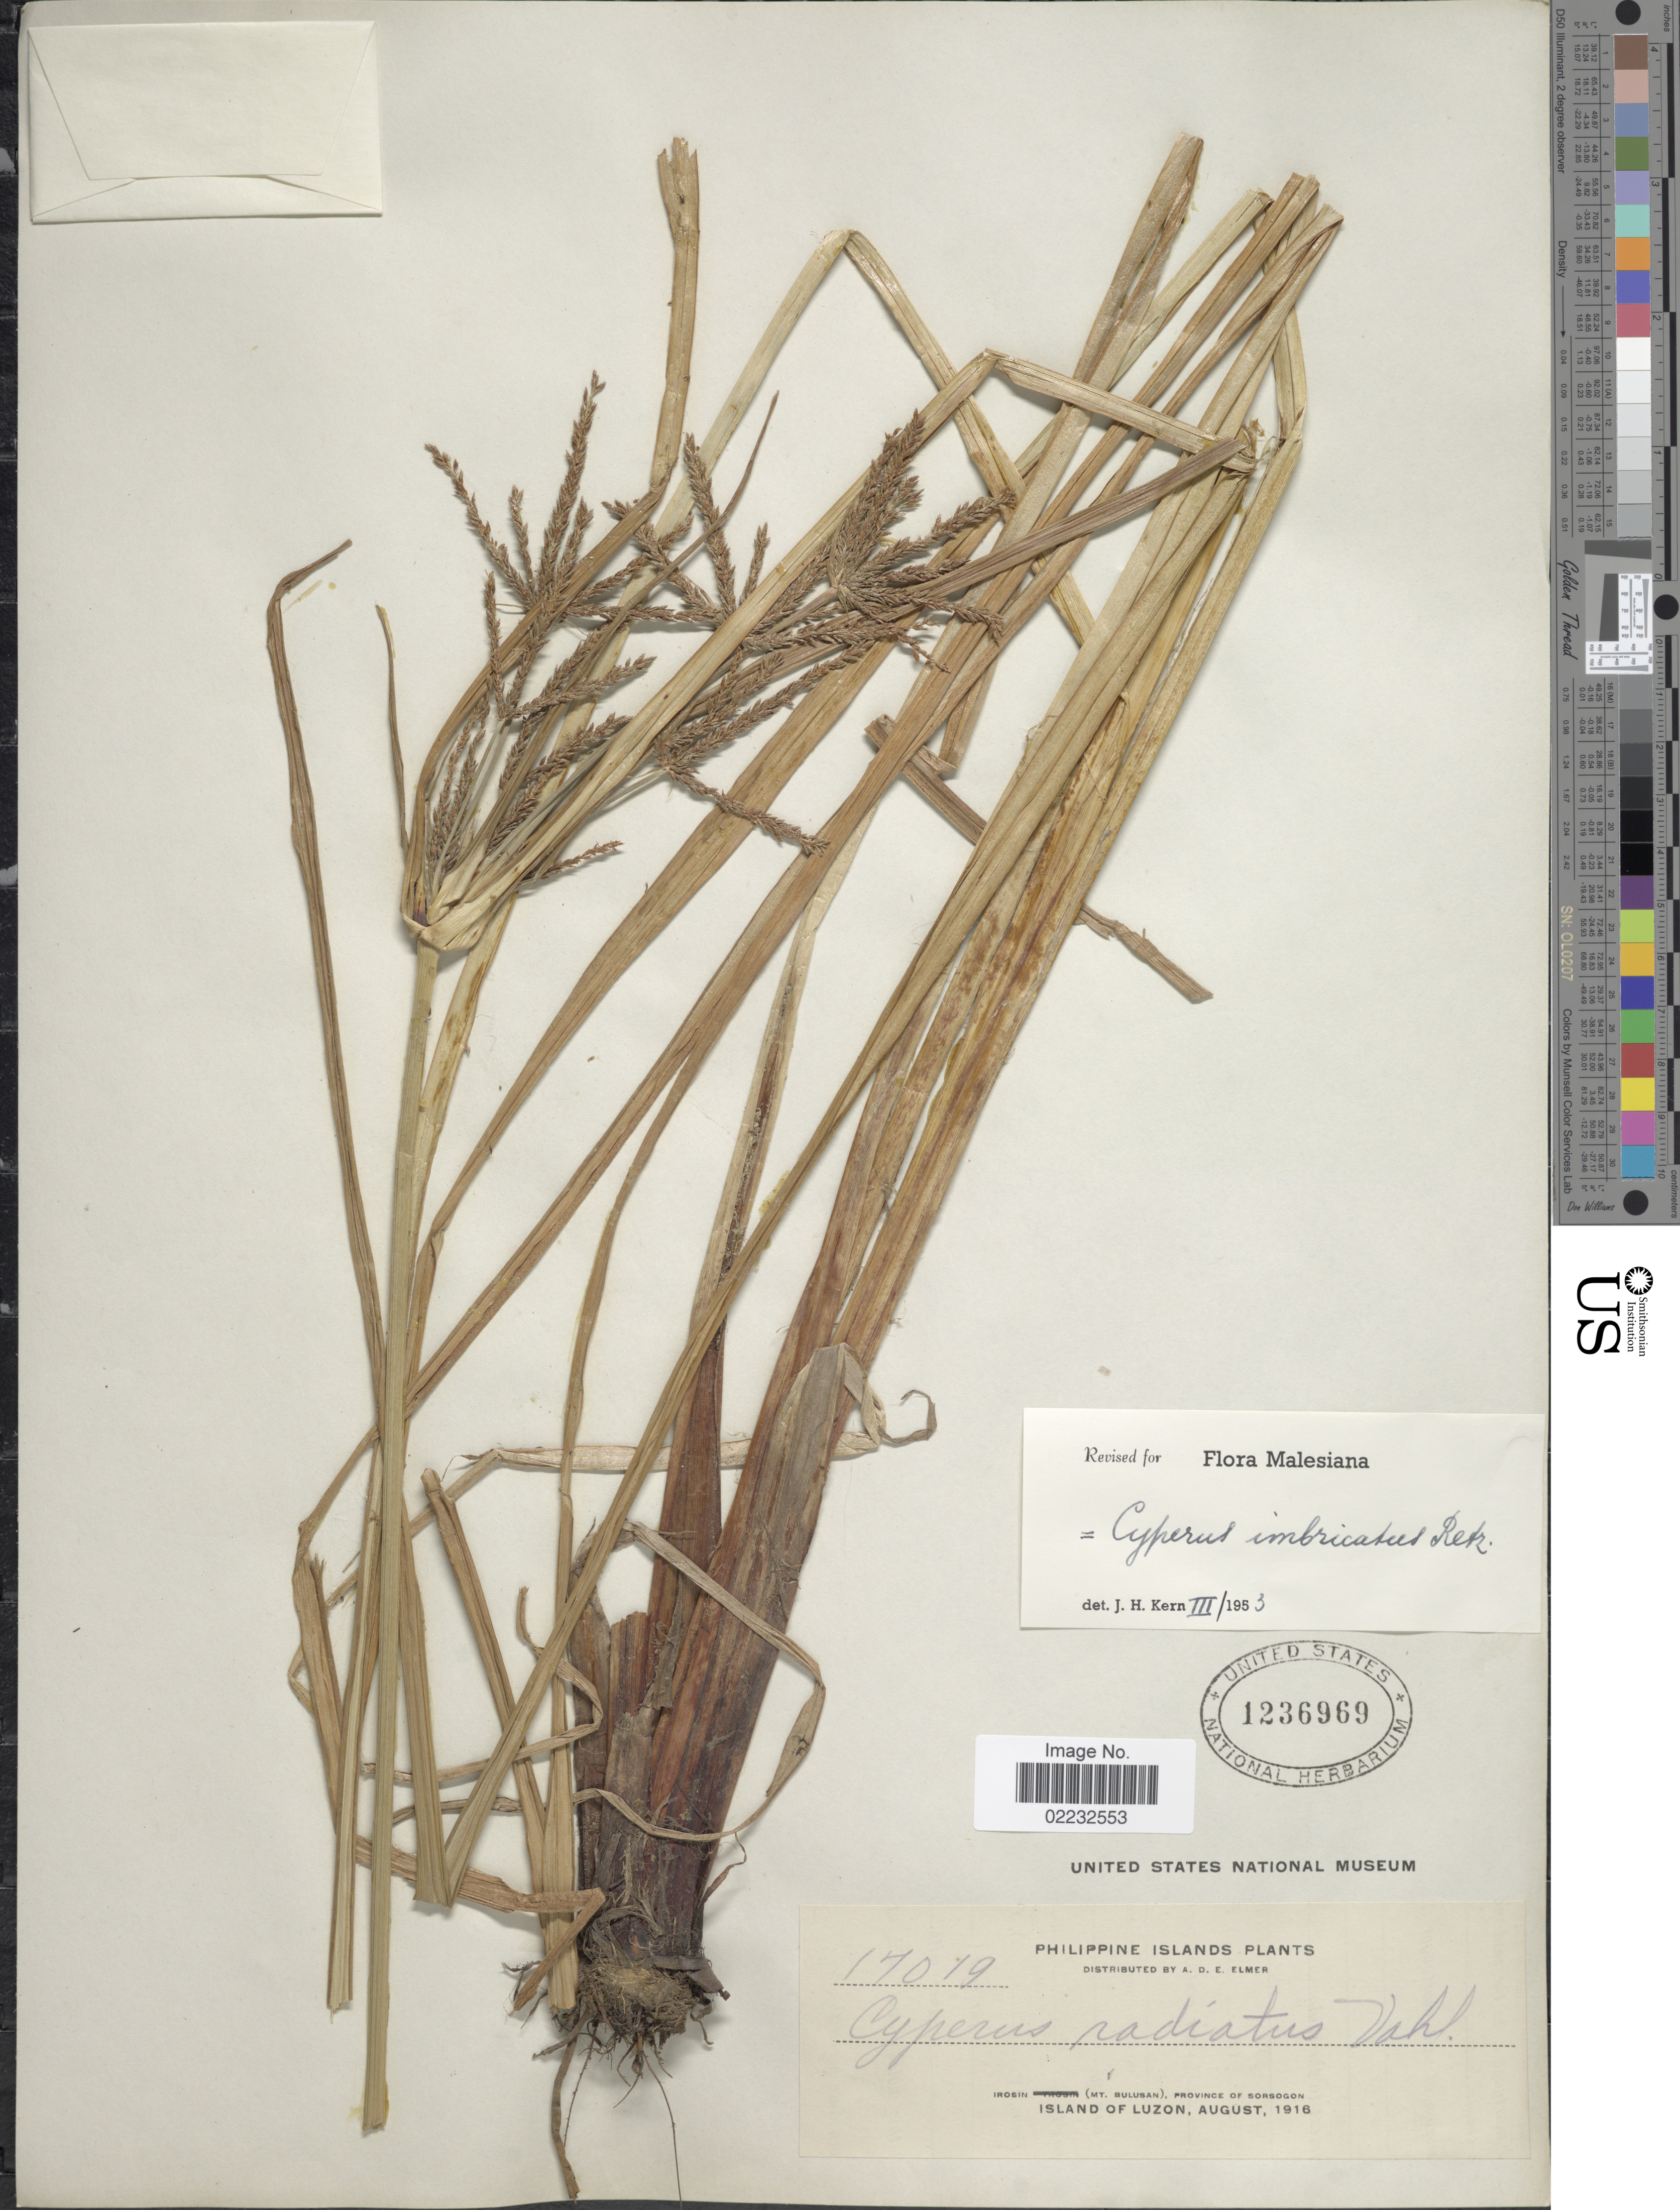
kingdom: Plantae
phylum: Tracheophyta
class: Liliopsida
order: Poales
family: Cyperaceae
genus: Cyperus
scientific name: Cyperus imbricatus Retz.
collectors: A. D. E. Elmer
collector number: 17019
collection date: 1916-08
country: Philippines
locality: Irosin (Mt. Bulusan), province of Sorsogon, Island of Luzon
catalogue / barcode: US 1236969